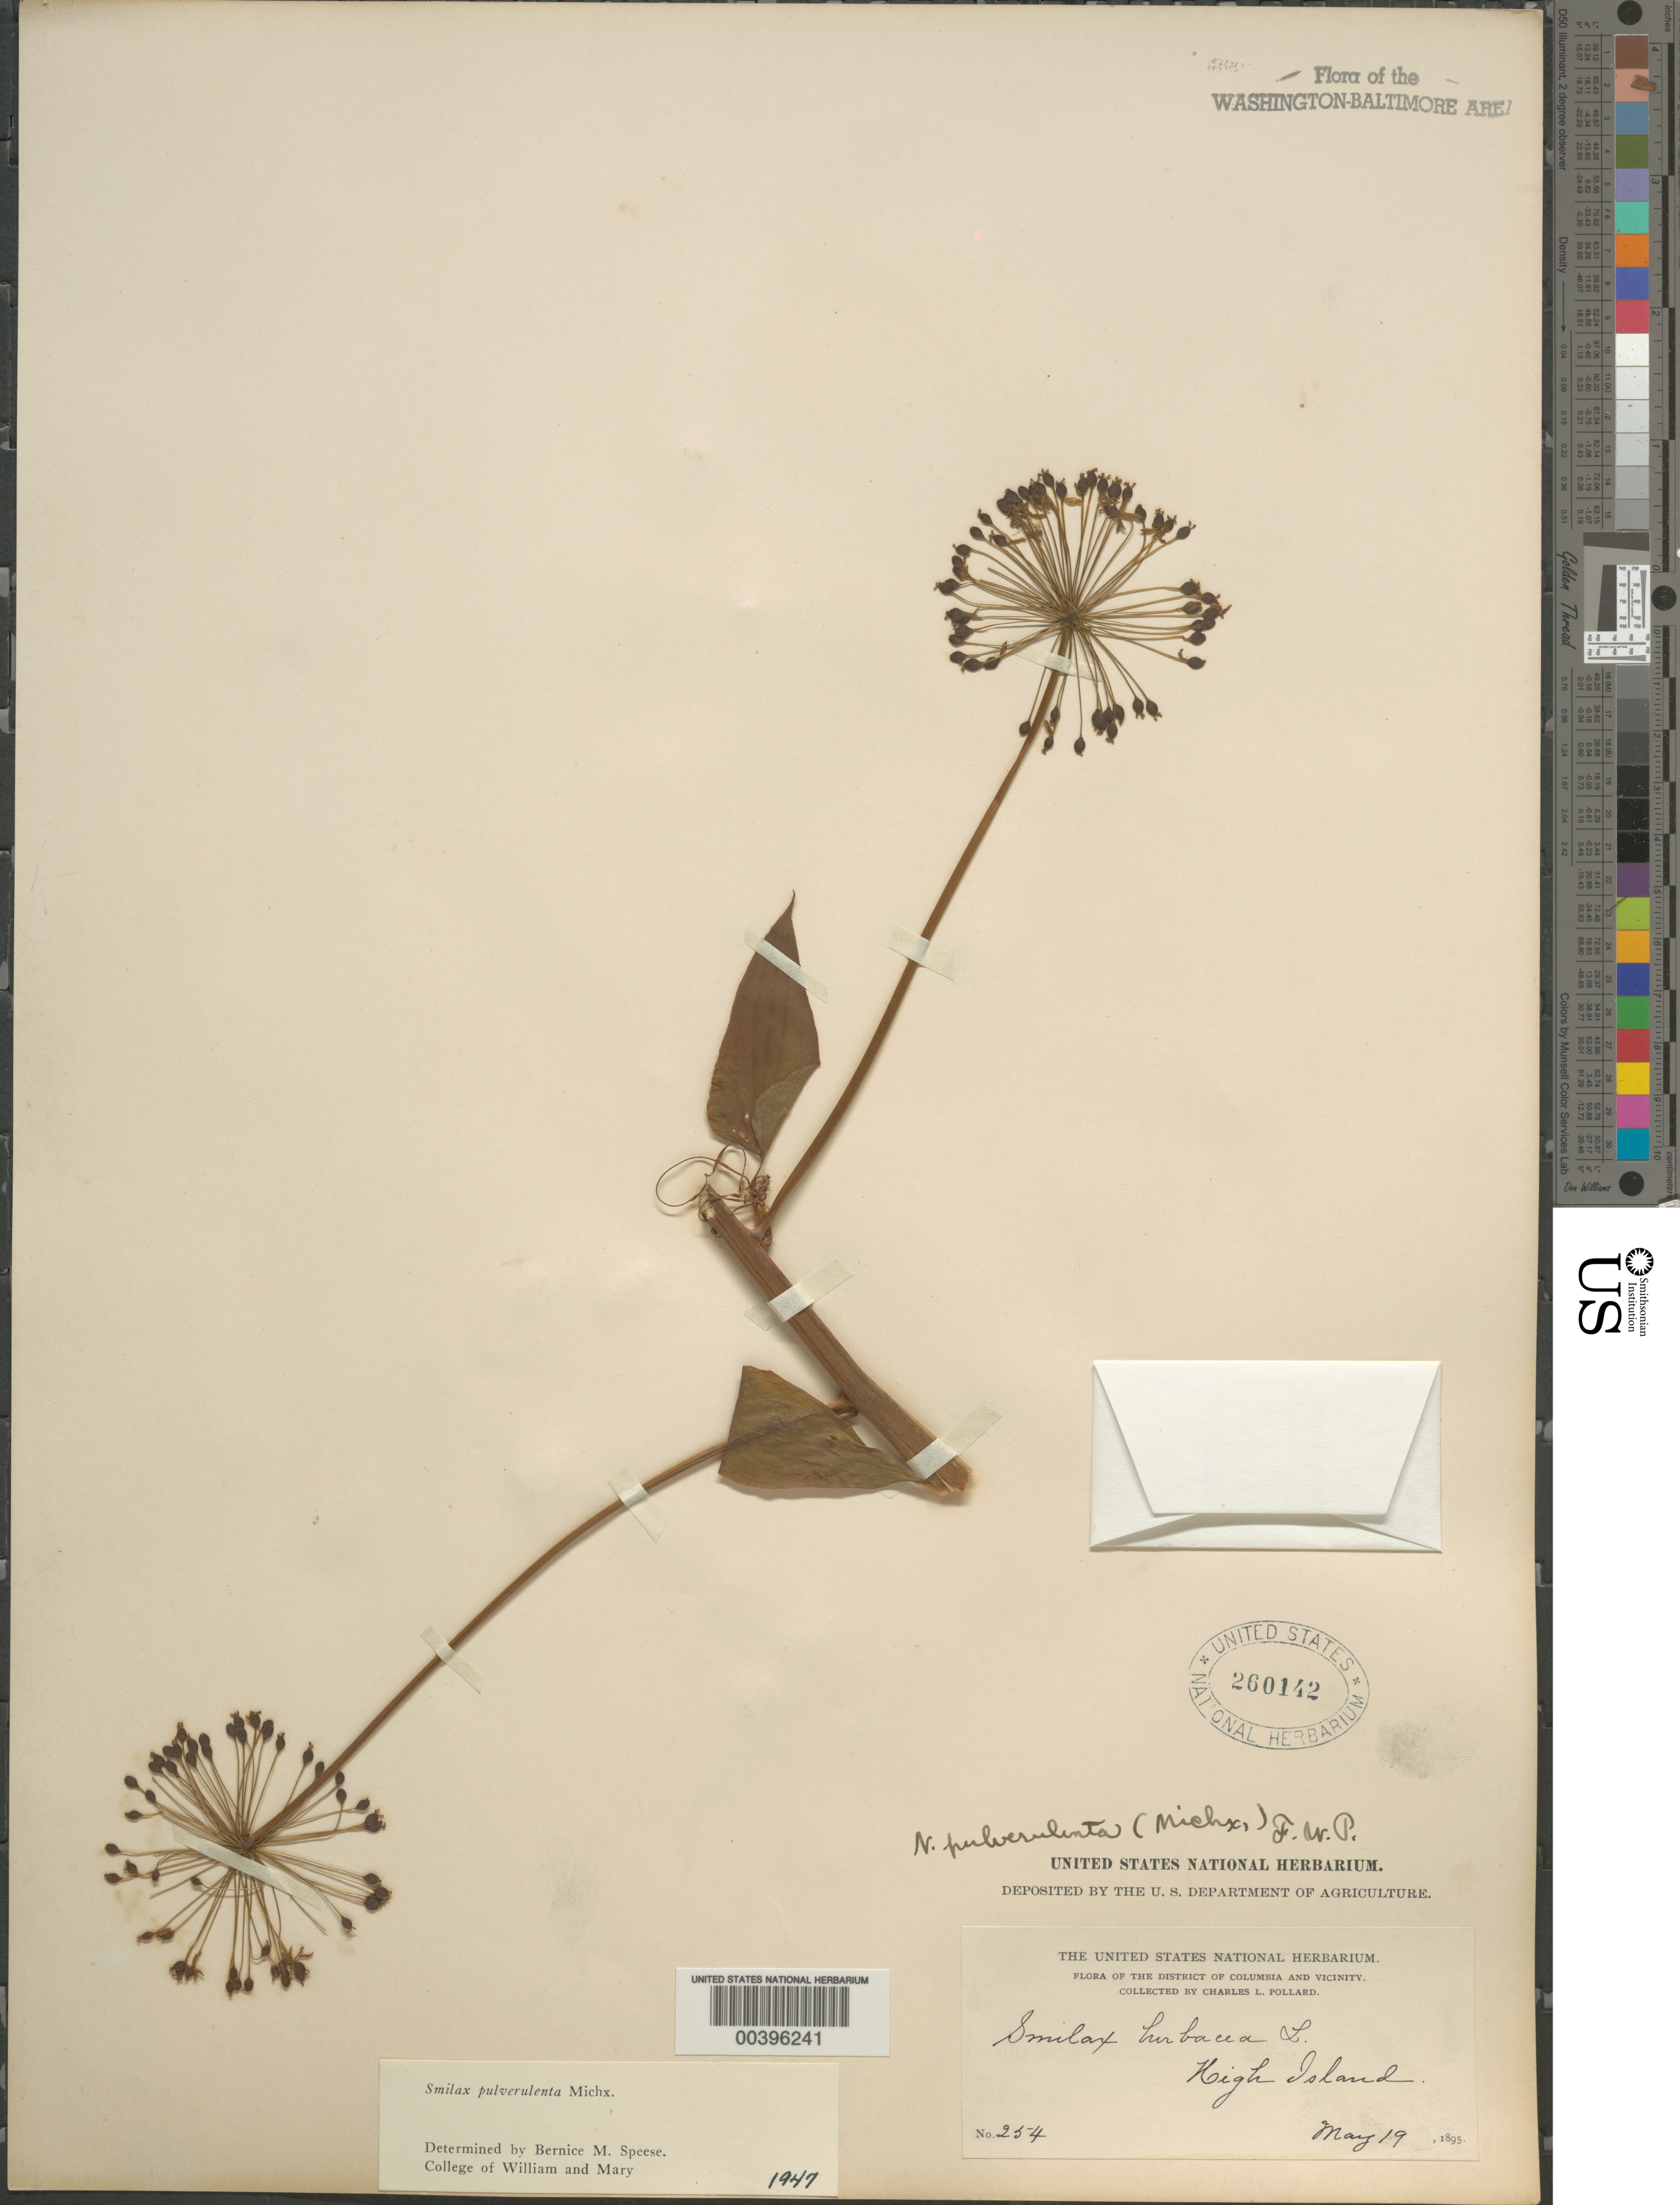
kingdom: Plantae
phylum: Tracheophyta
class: Liliopsida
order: Liliales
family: Smilacaceae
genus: Smilax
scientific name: Smilax pulverulenta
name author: Michx.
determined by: Speese, B. M.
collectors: C. L. Pollard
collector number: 254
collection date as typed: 19 May 1895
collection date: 1895-05-19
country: United States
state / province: Maryland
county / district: Montgomery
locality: High Island C. & O. Canal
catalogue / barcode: US 260142